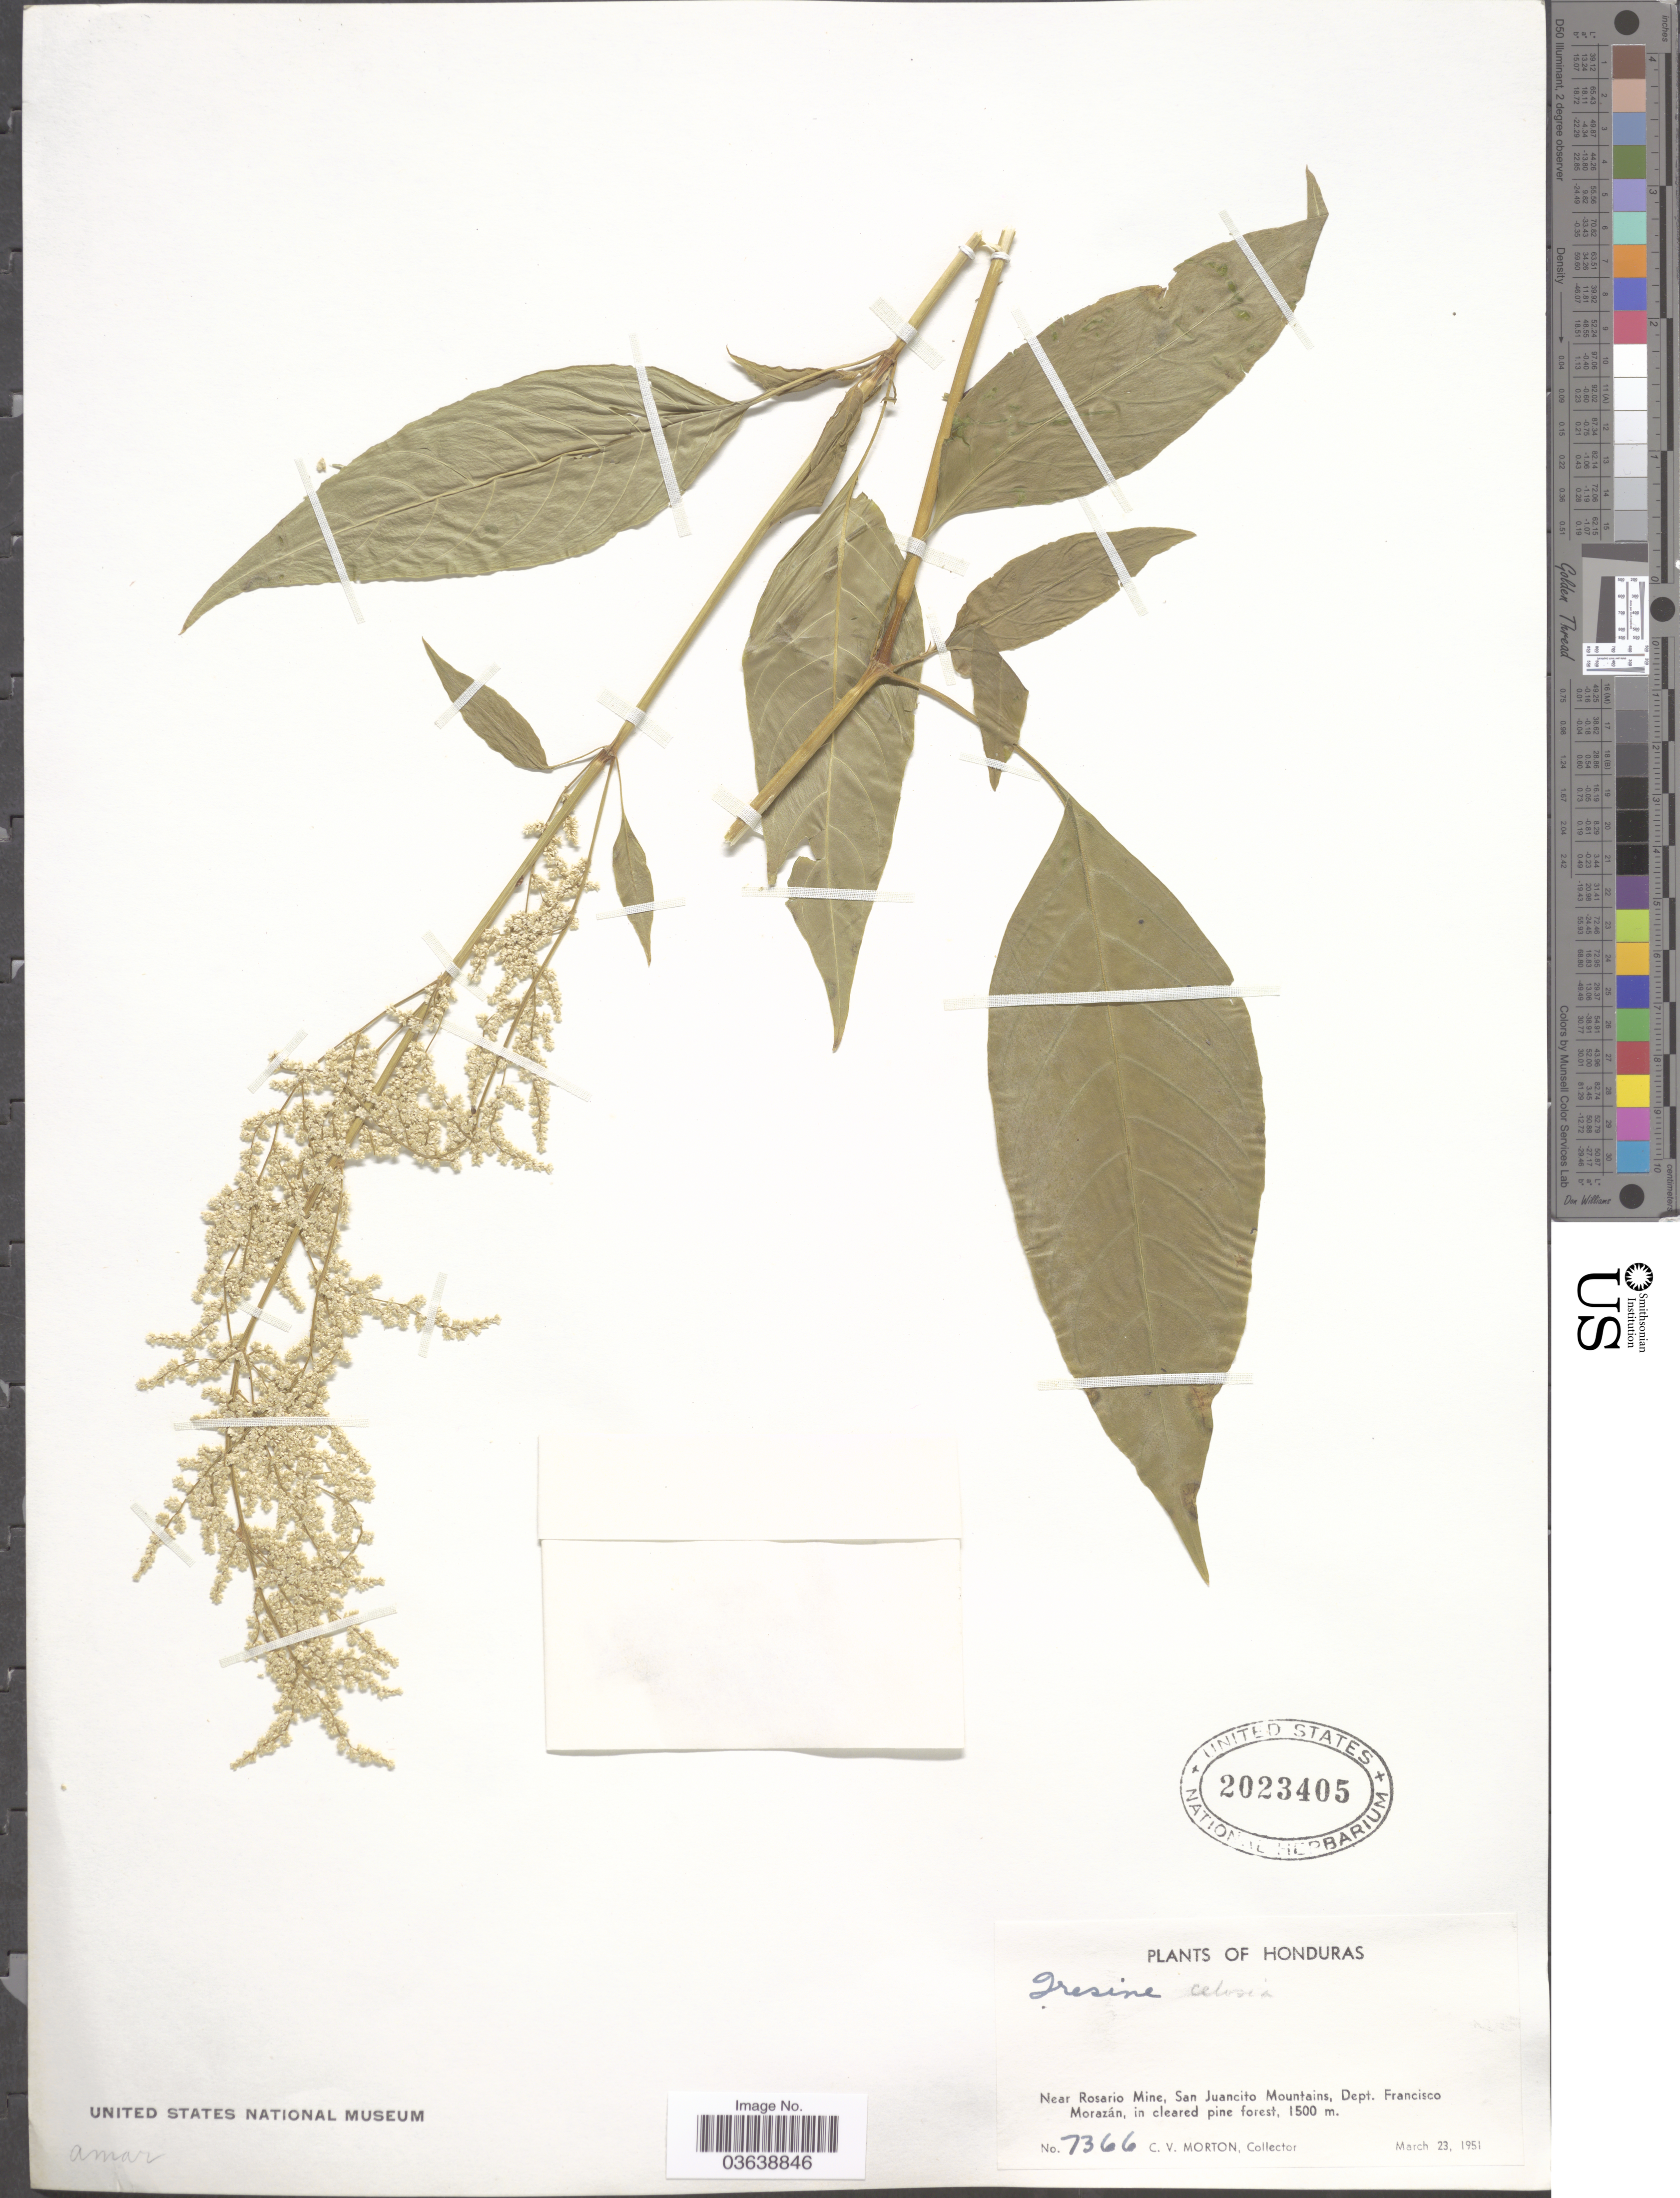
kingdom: Plantae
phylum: Tracheophyta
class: Magnoliopsida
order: Caryophyllales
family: Amaranthaceae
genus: Iresine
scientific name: Iresine diffusa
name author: Humb. & Bonpl. ex Willd.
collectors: C. V. Morton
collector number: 7366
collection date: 1951-03-23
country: Honduras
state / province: Fco. Morazán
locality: Near Rosario Mine, San Juancito Mountains, Dept. Francisco Morazán.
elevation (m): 1500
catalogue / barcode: US 2023405